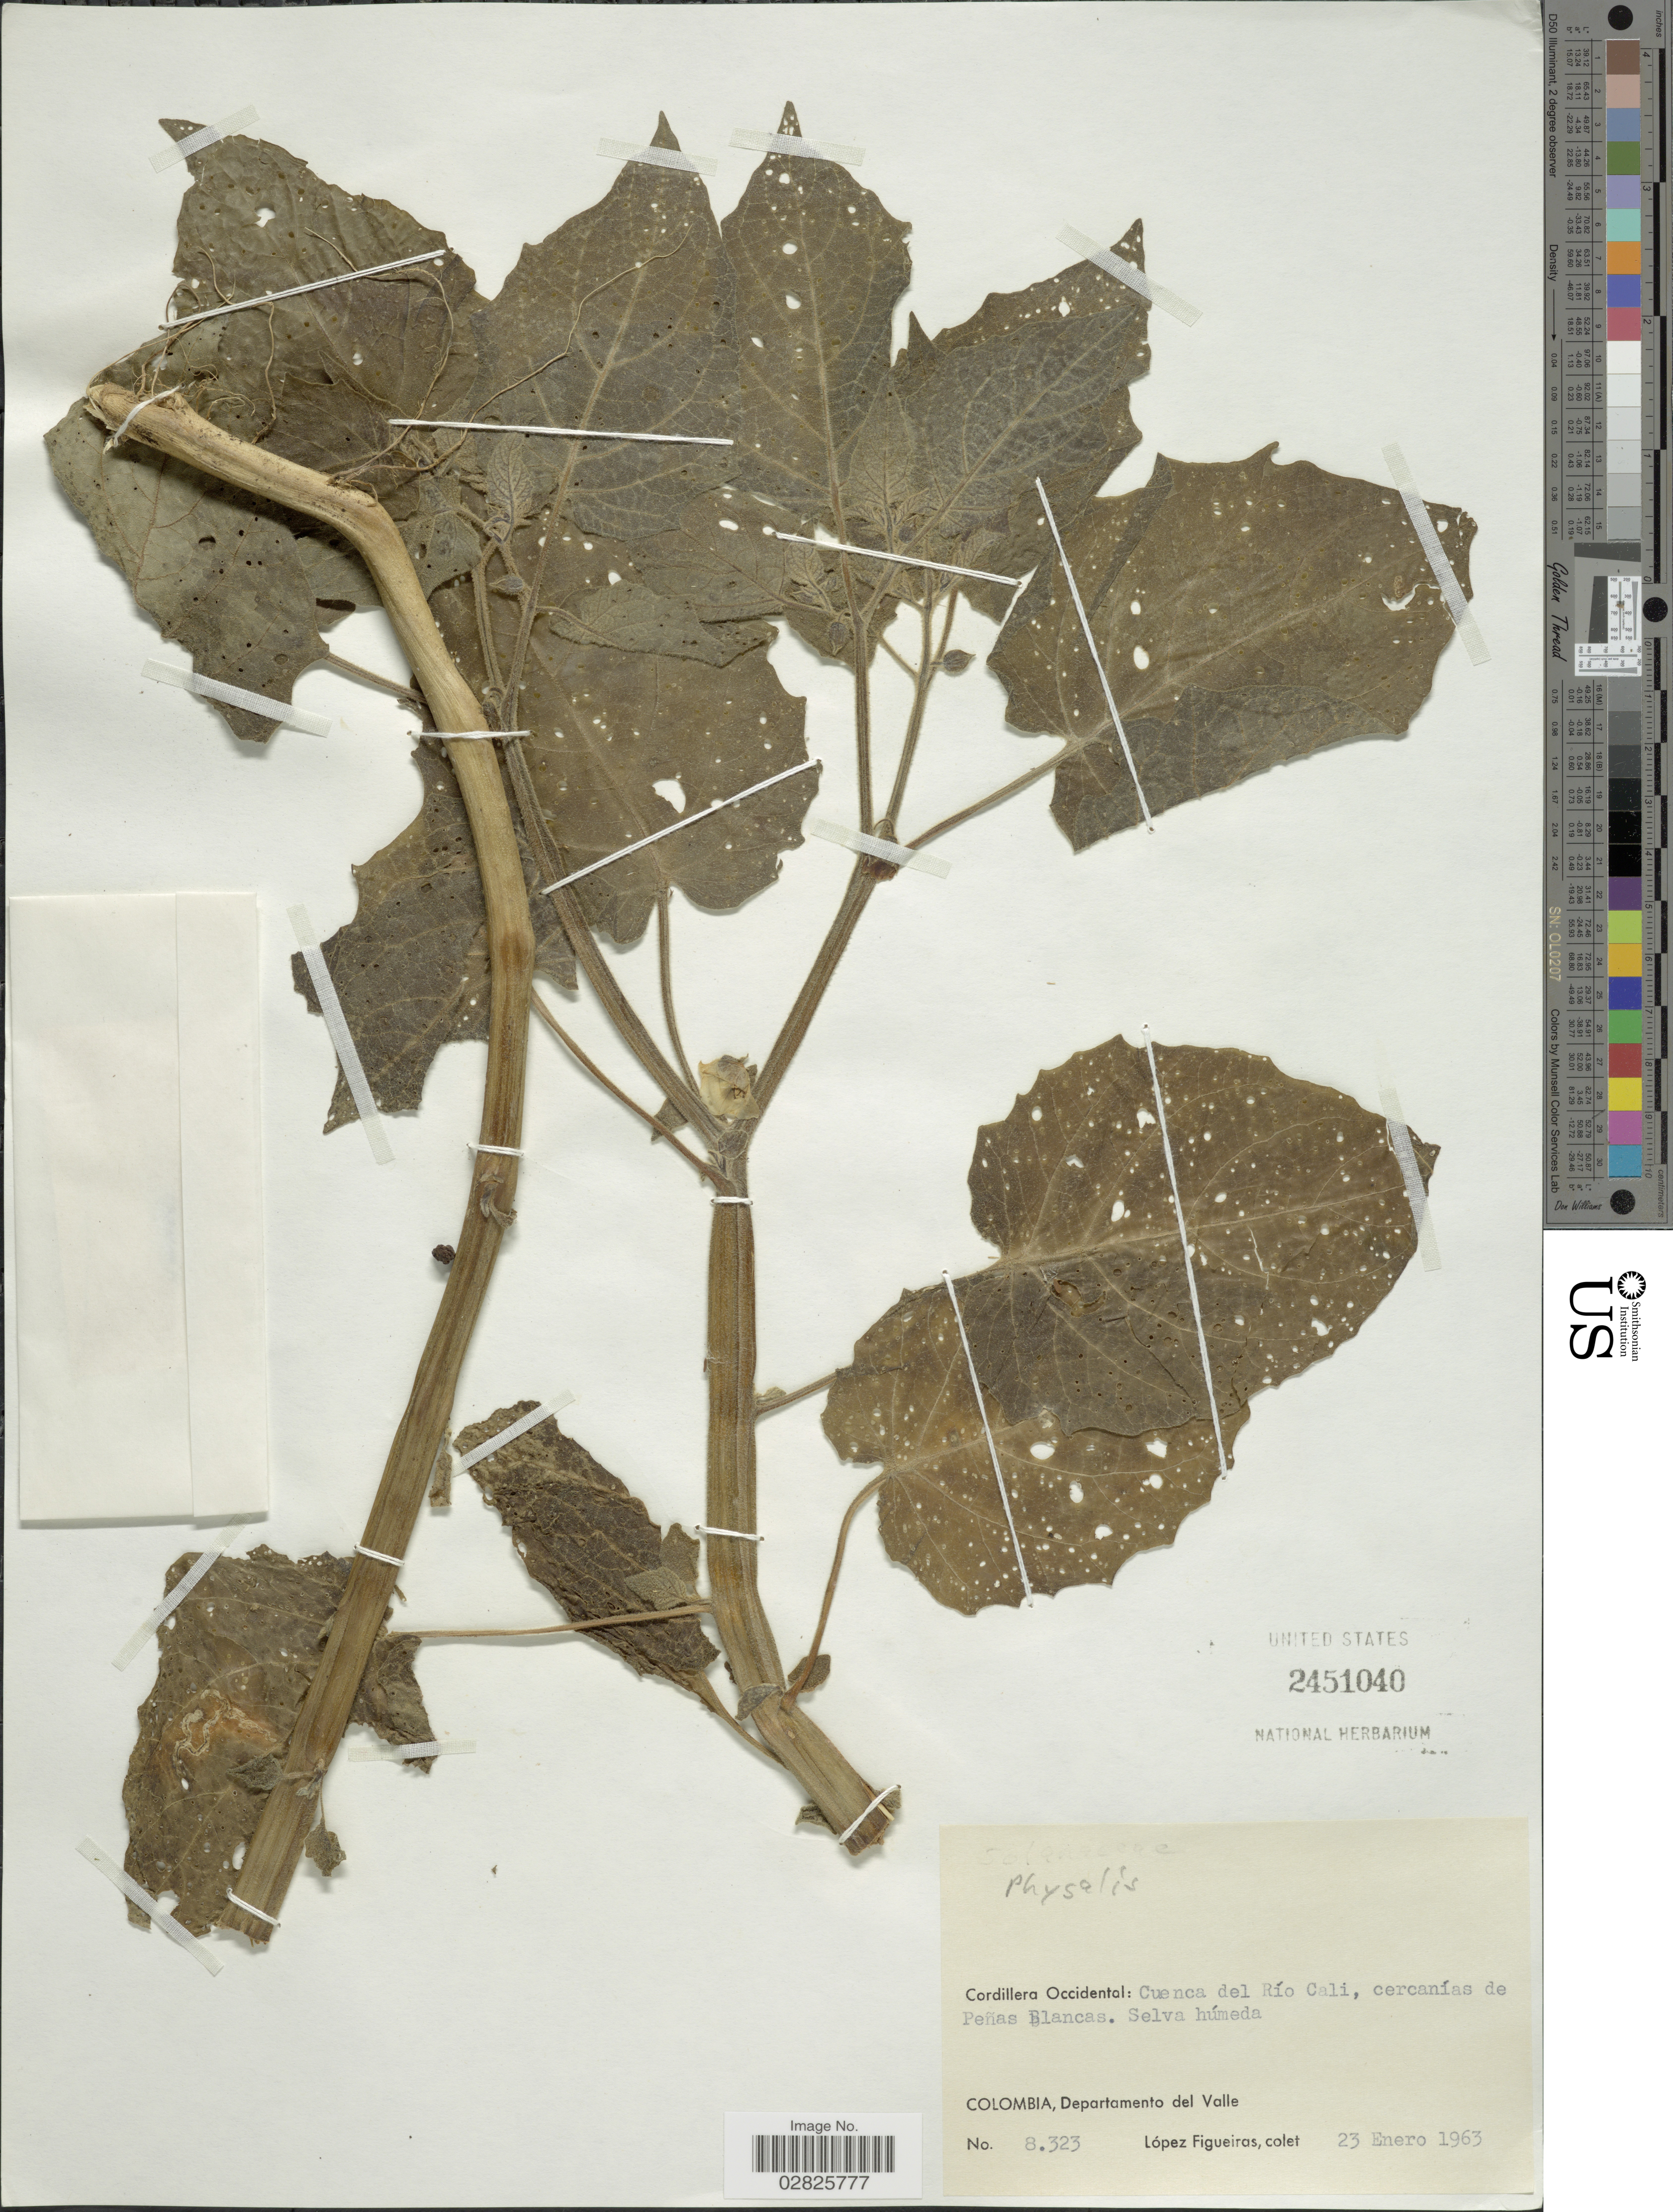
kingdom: Plantae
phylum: Tracheophyta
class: Magnoliopsida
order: Solanales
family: Solanaceae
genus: Physalis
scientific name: Physalis sp.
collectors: L. Figueiras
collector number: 8323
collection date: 1963-01-23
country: Colombia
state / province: Valle del Cauca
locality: Departamento del Valle. Cordillera Occidental: Cuenca del Río Cali, cercanías de Peñas Blancas.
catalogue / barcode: US 2451040